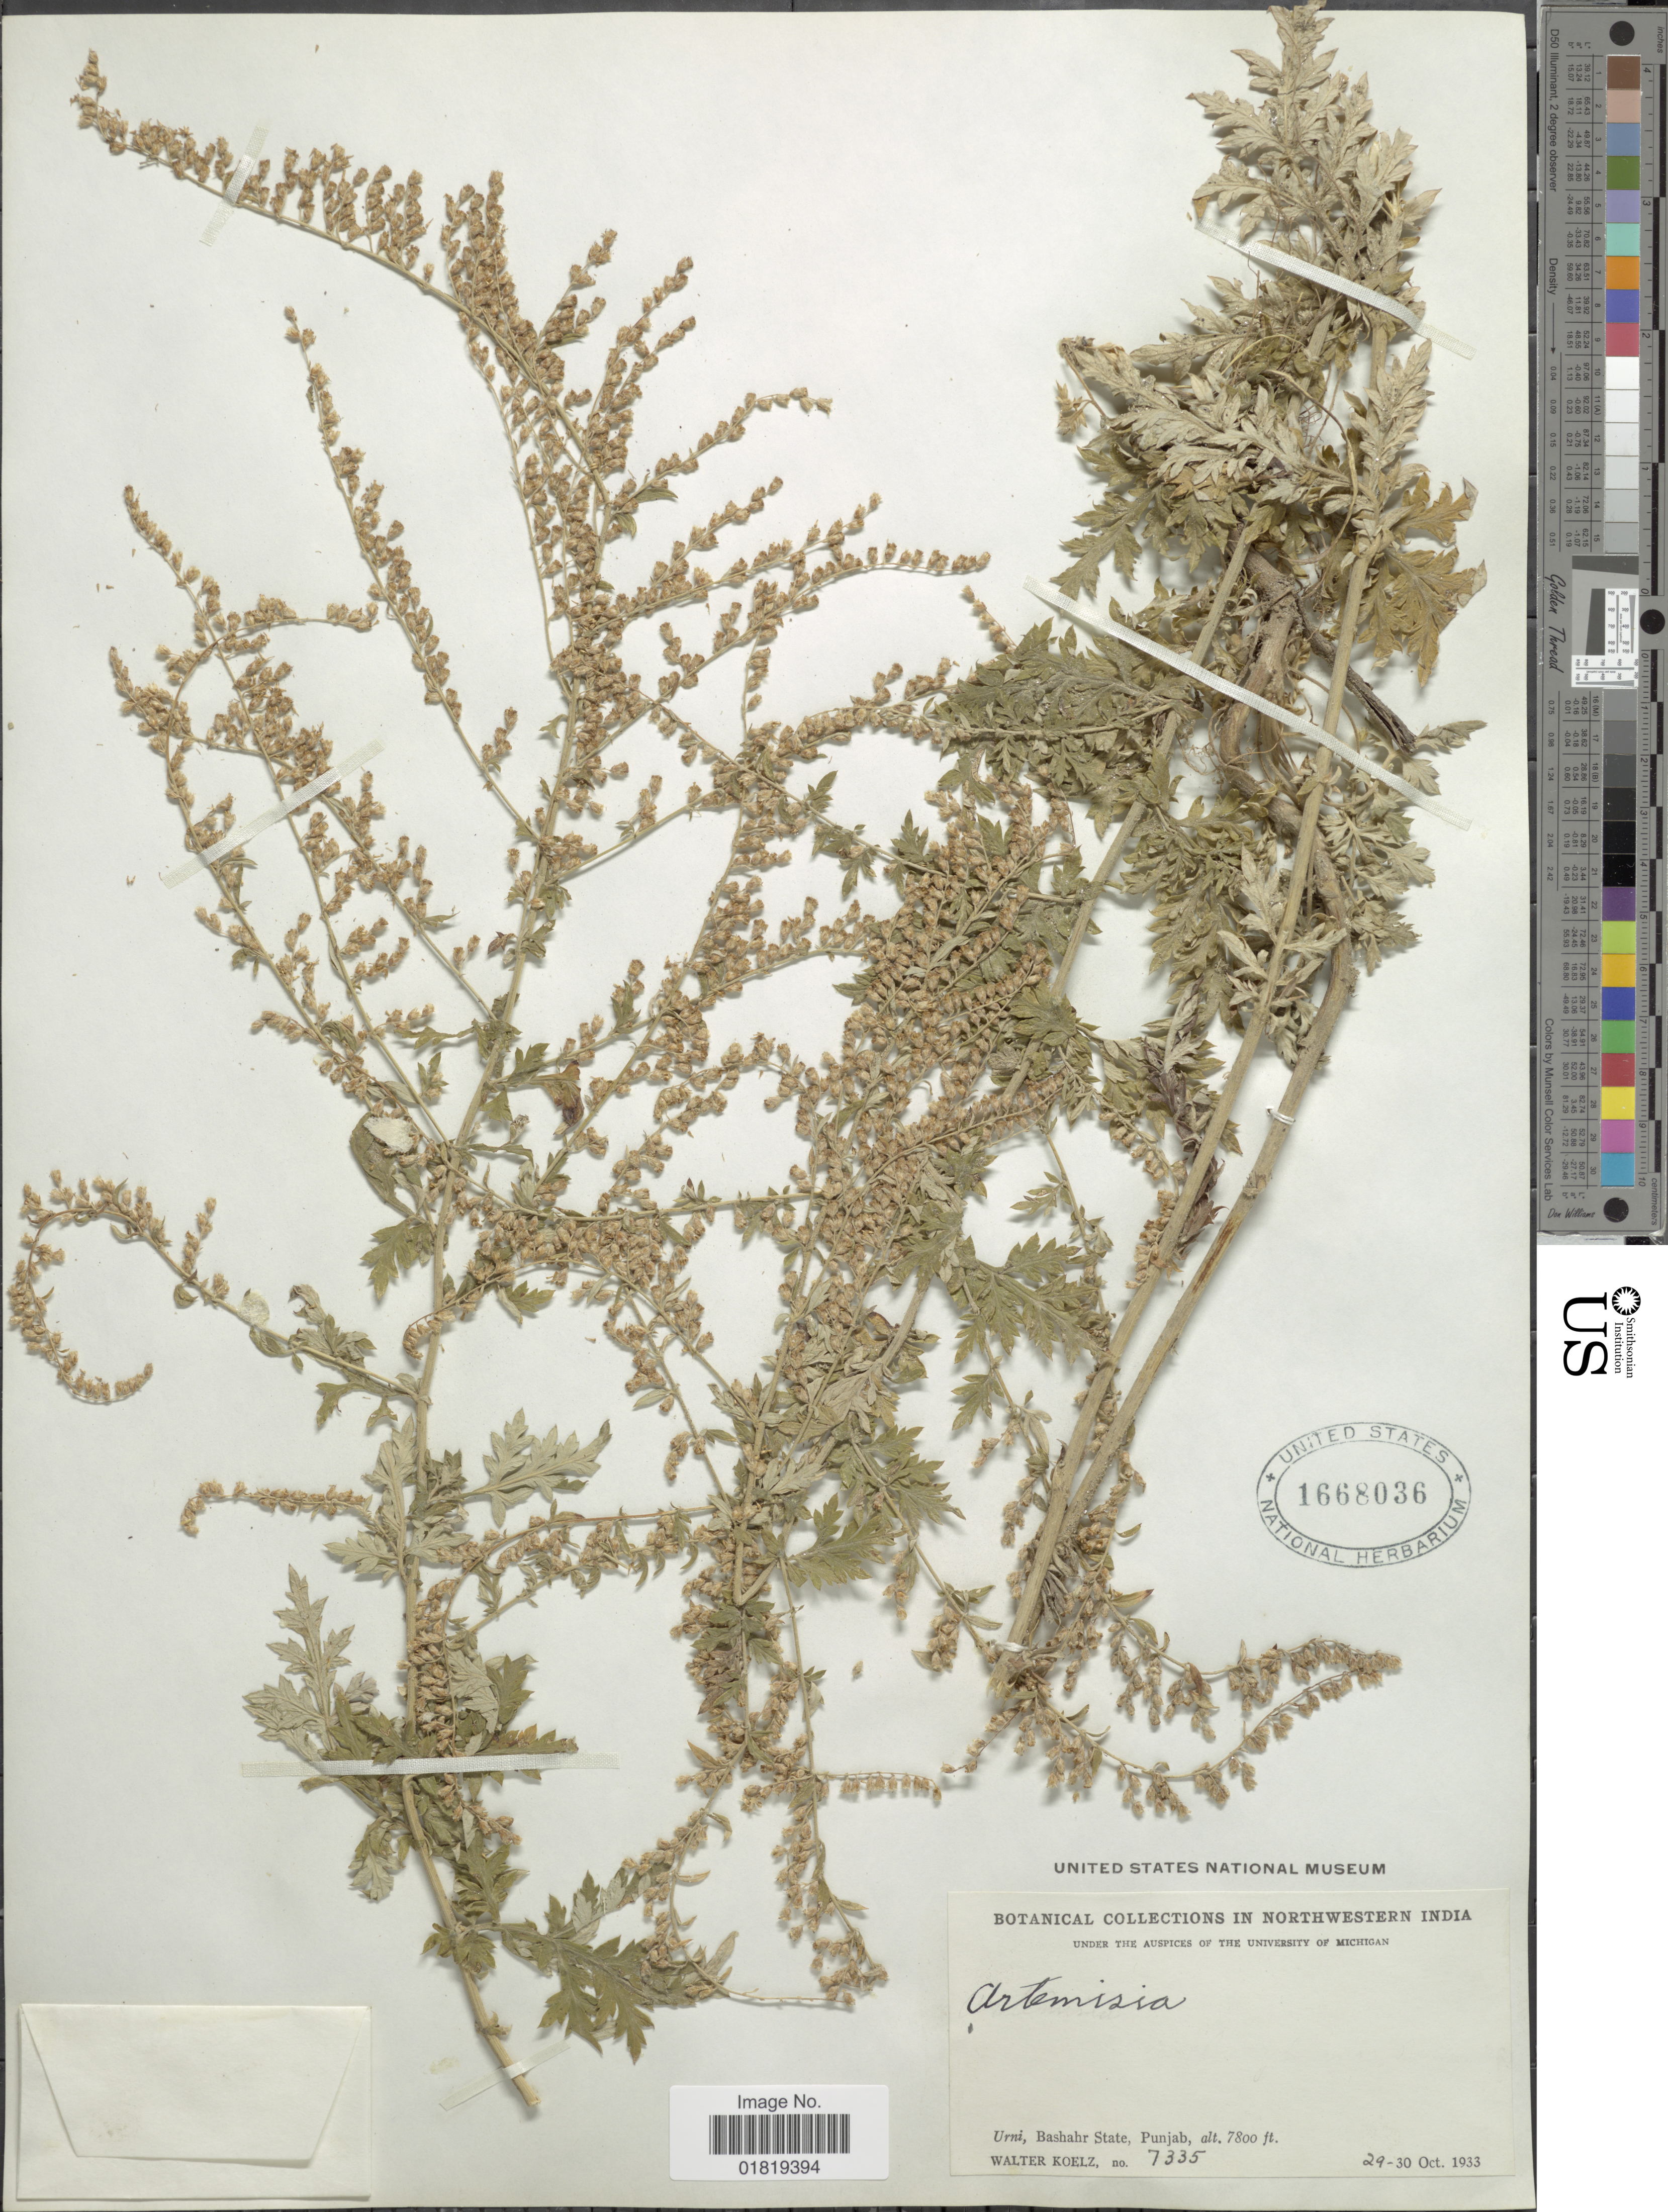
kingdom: Plantae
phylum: Tracheophyta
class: Magnoliopsida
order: Asterales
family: Asteraceae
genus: Artemisia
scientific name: Artemisia sp.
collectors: W. N. Koelz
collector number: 7335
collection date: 1933-10-29/1933-10-30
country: India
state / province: Punjab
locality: Northwestern India, Urni, Bashahr State, Punjab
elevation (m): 2377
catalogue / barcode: US 1668036